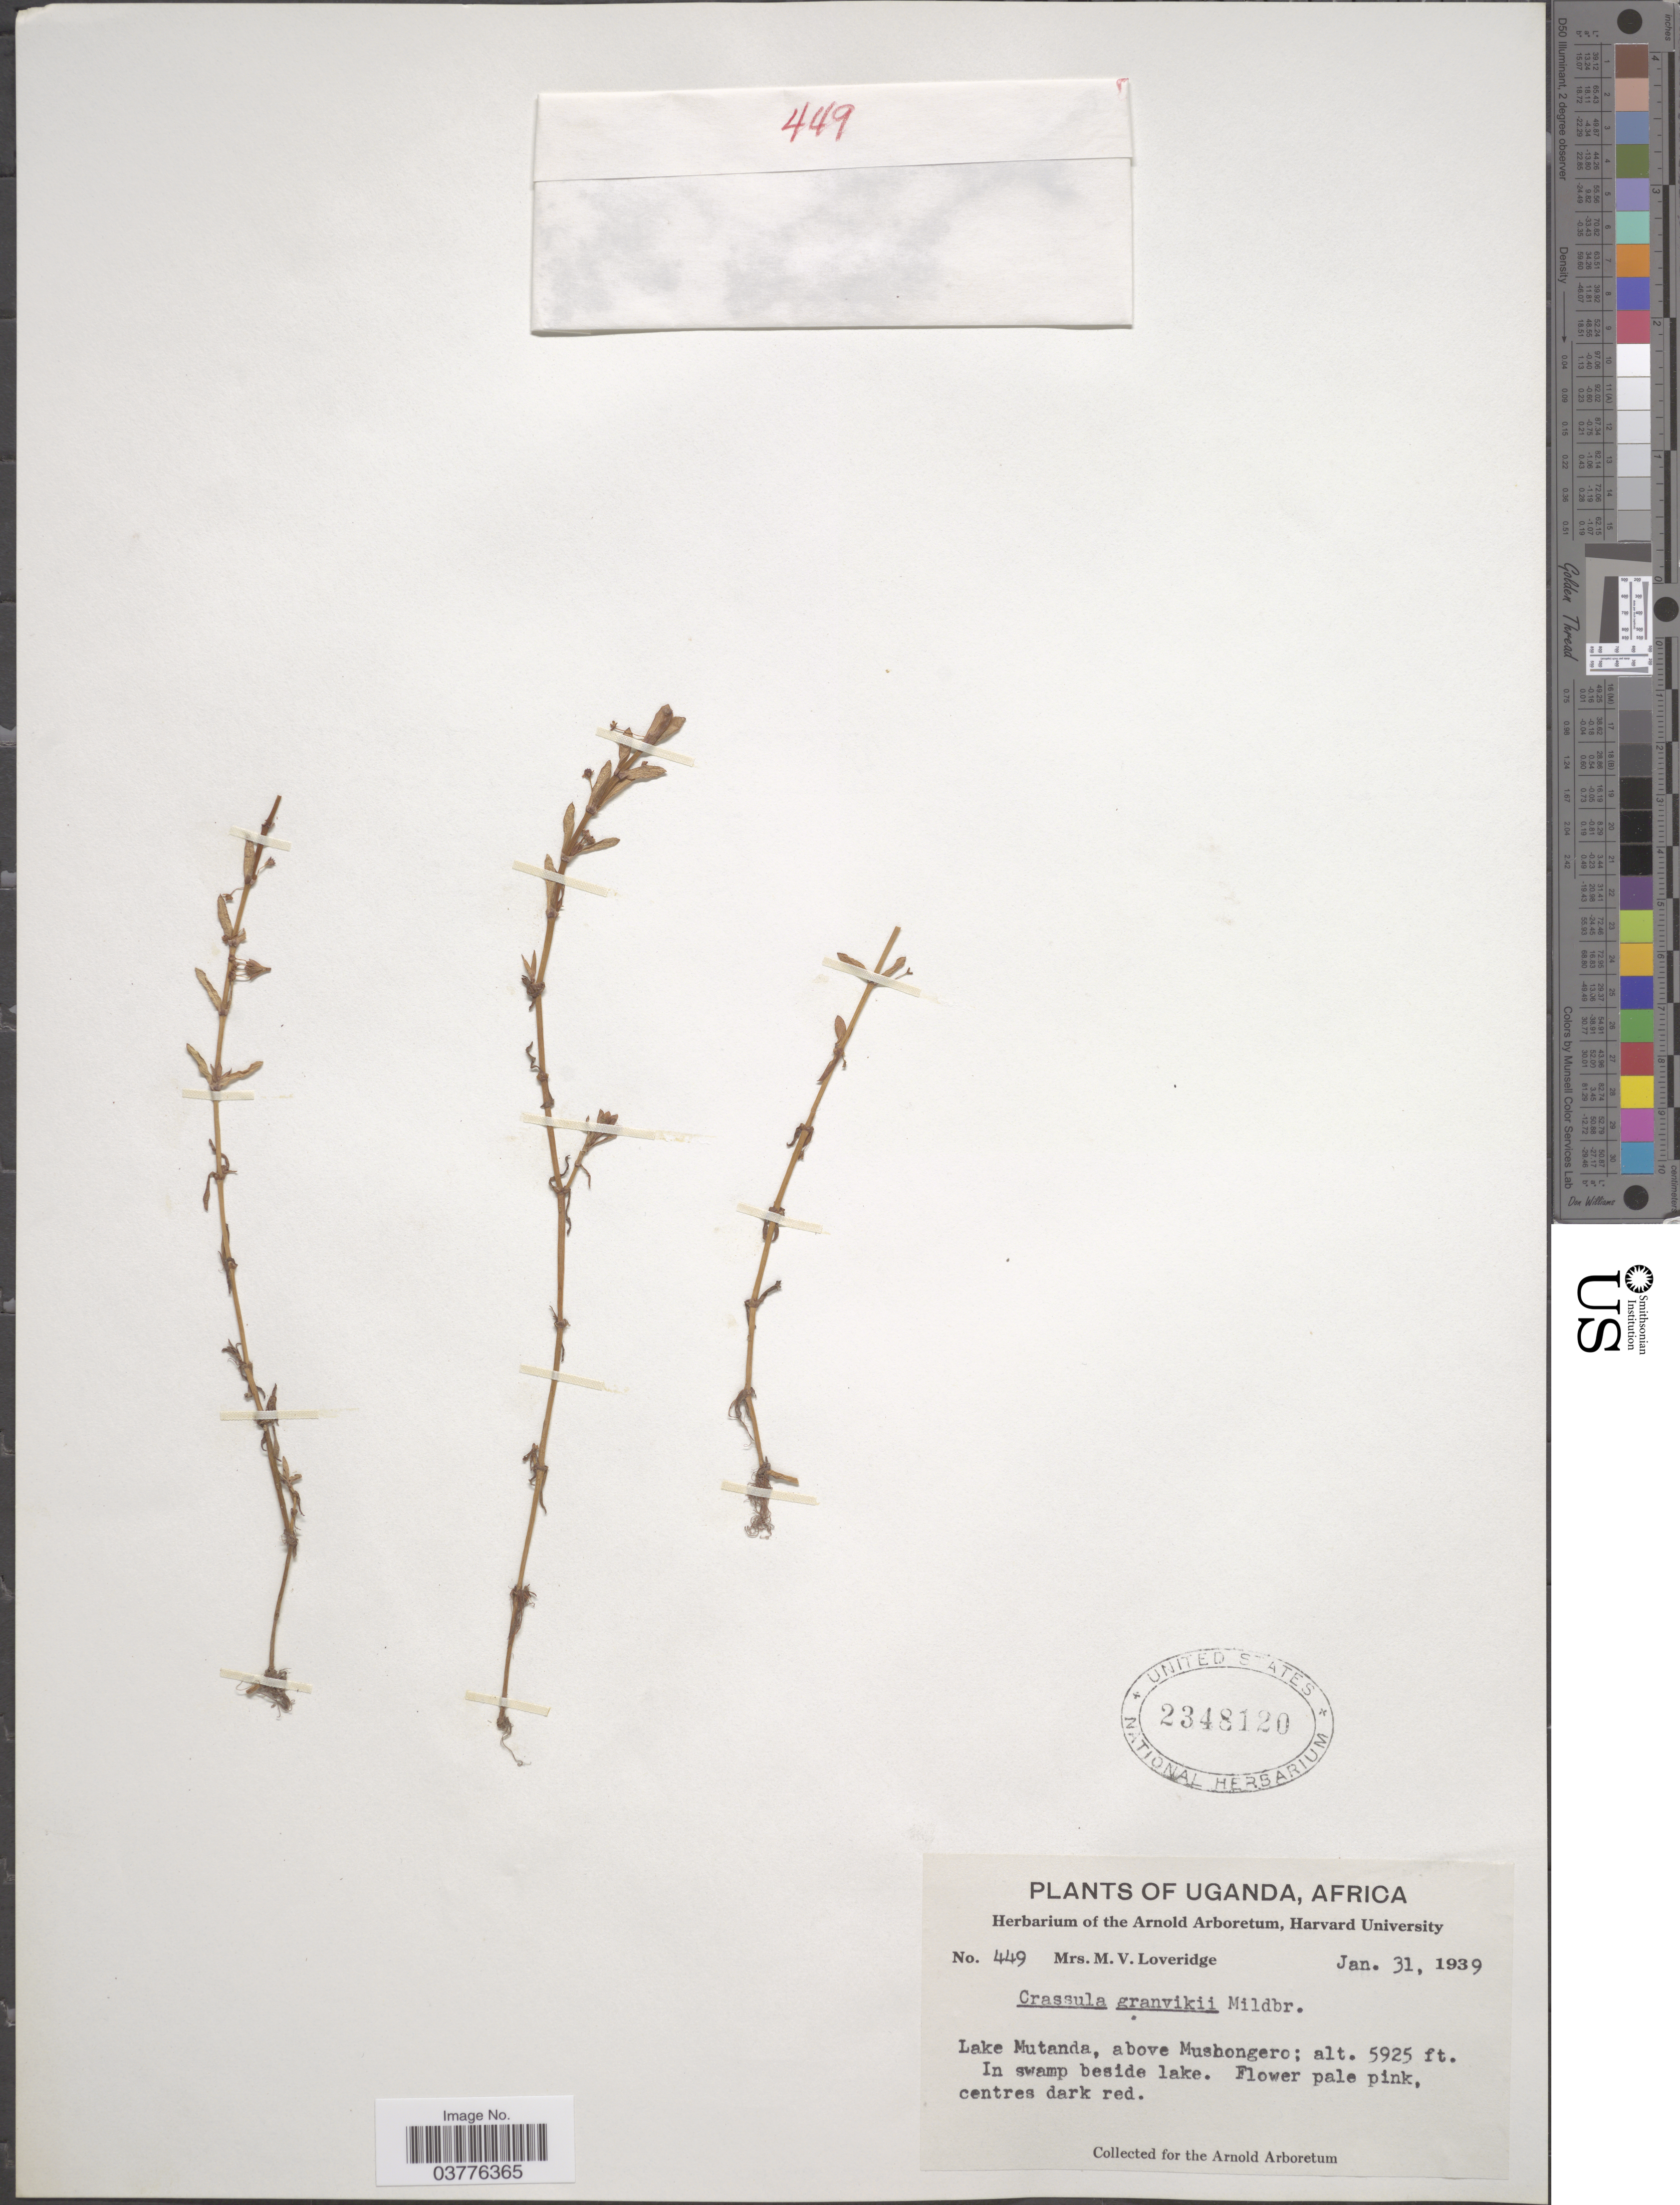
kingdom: Plantae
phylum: Tracheophyta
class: Magnoliopsida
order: Saxifragales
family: Crassulaceae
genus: Crassula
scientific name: Crassula granvikii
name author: Mildbr.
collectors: M. Loveridge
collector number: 449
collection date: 1939-01-31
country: Uganda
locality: Lake Mutanda, above Mushongero.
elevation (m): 1806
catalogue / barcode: US 2348120